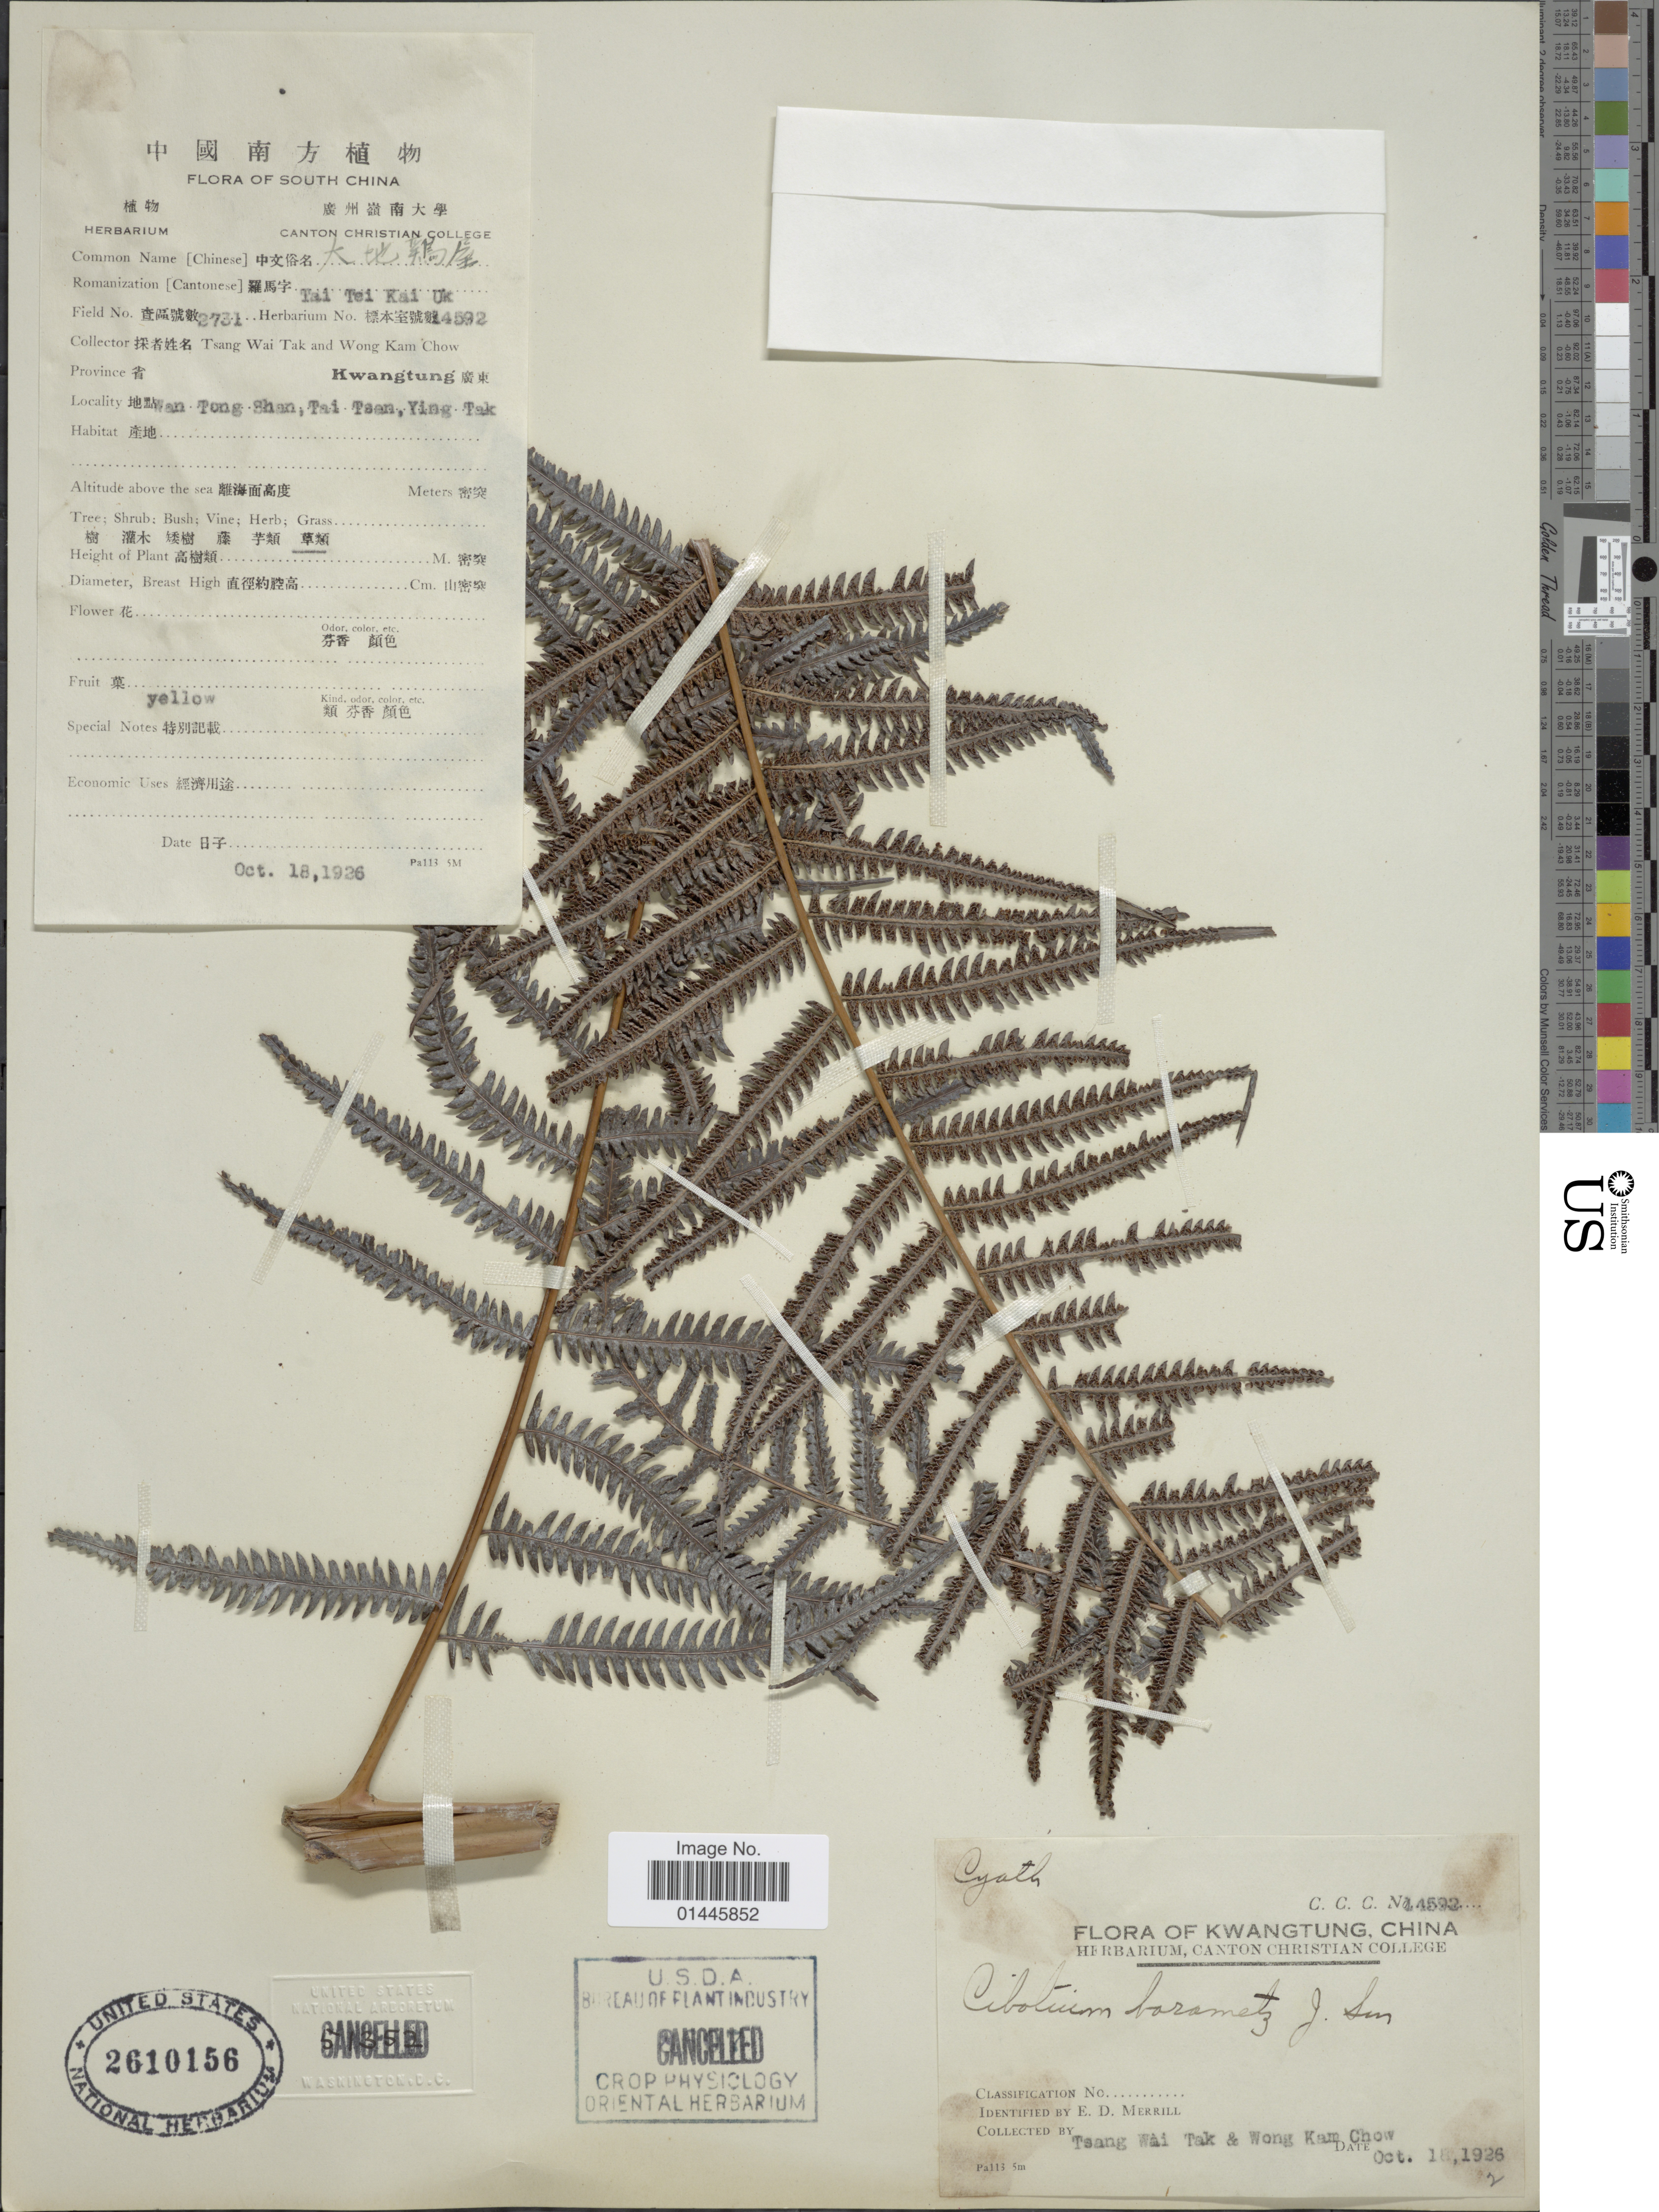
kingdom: Plantae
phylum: Tracheophyta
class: Polypodiopsida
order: Cyatheales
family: Cibotiaceae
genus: Cibotium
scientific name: Cibotium barometz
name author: (L.) J. Sm.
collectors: W. T. Tsang & W. Chow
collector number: C.C.C. 14592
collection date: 1926-10-18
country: China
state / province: Guangdong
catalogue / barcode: US 2610156